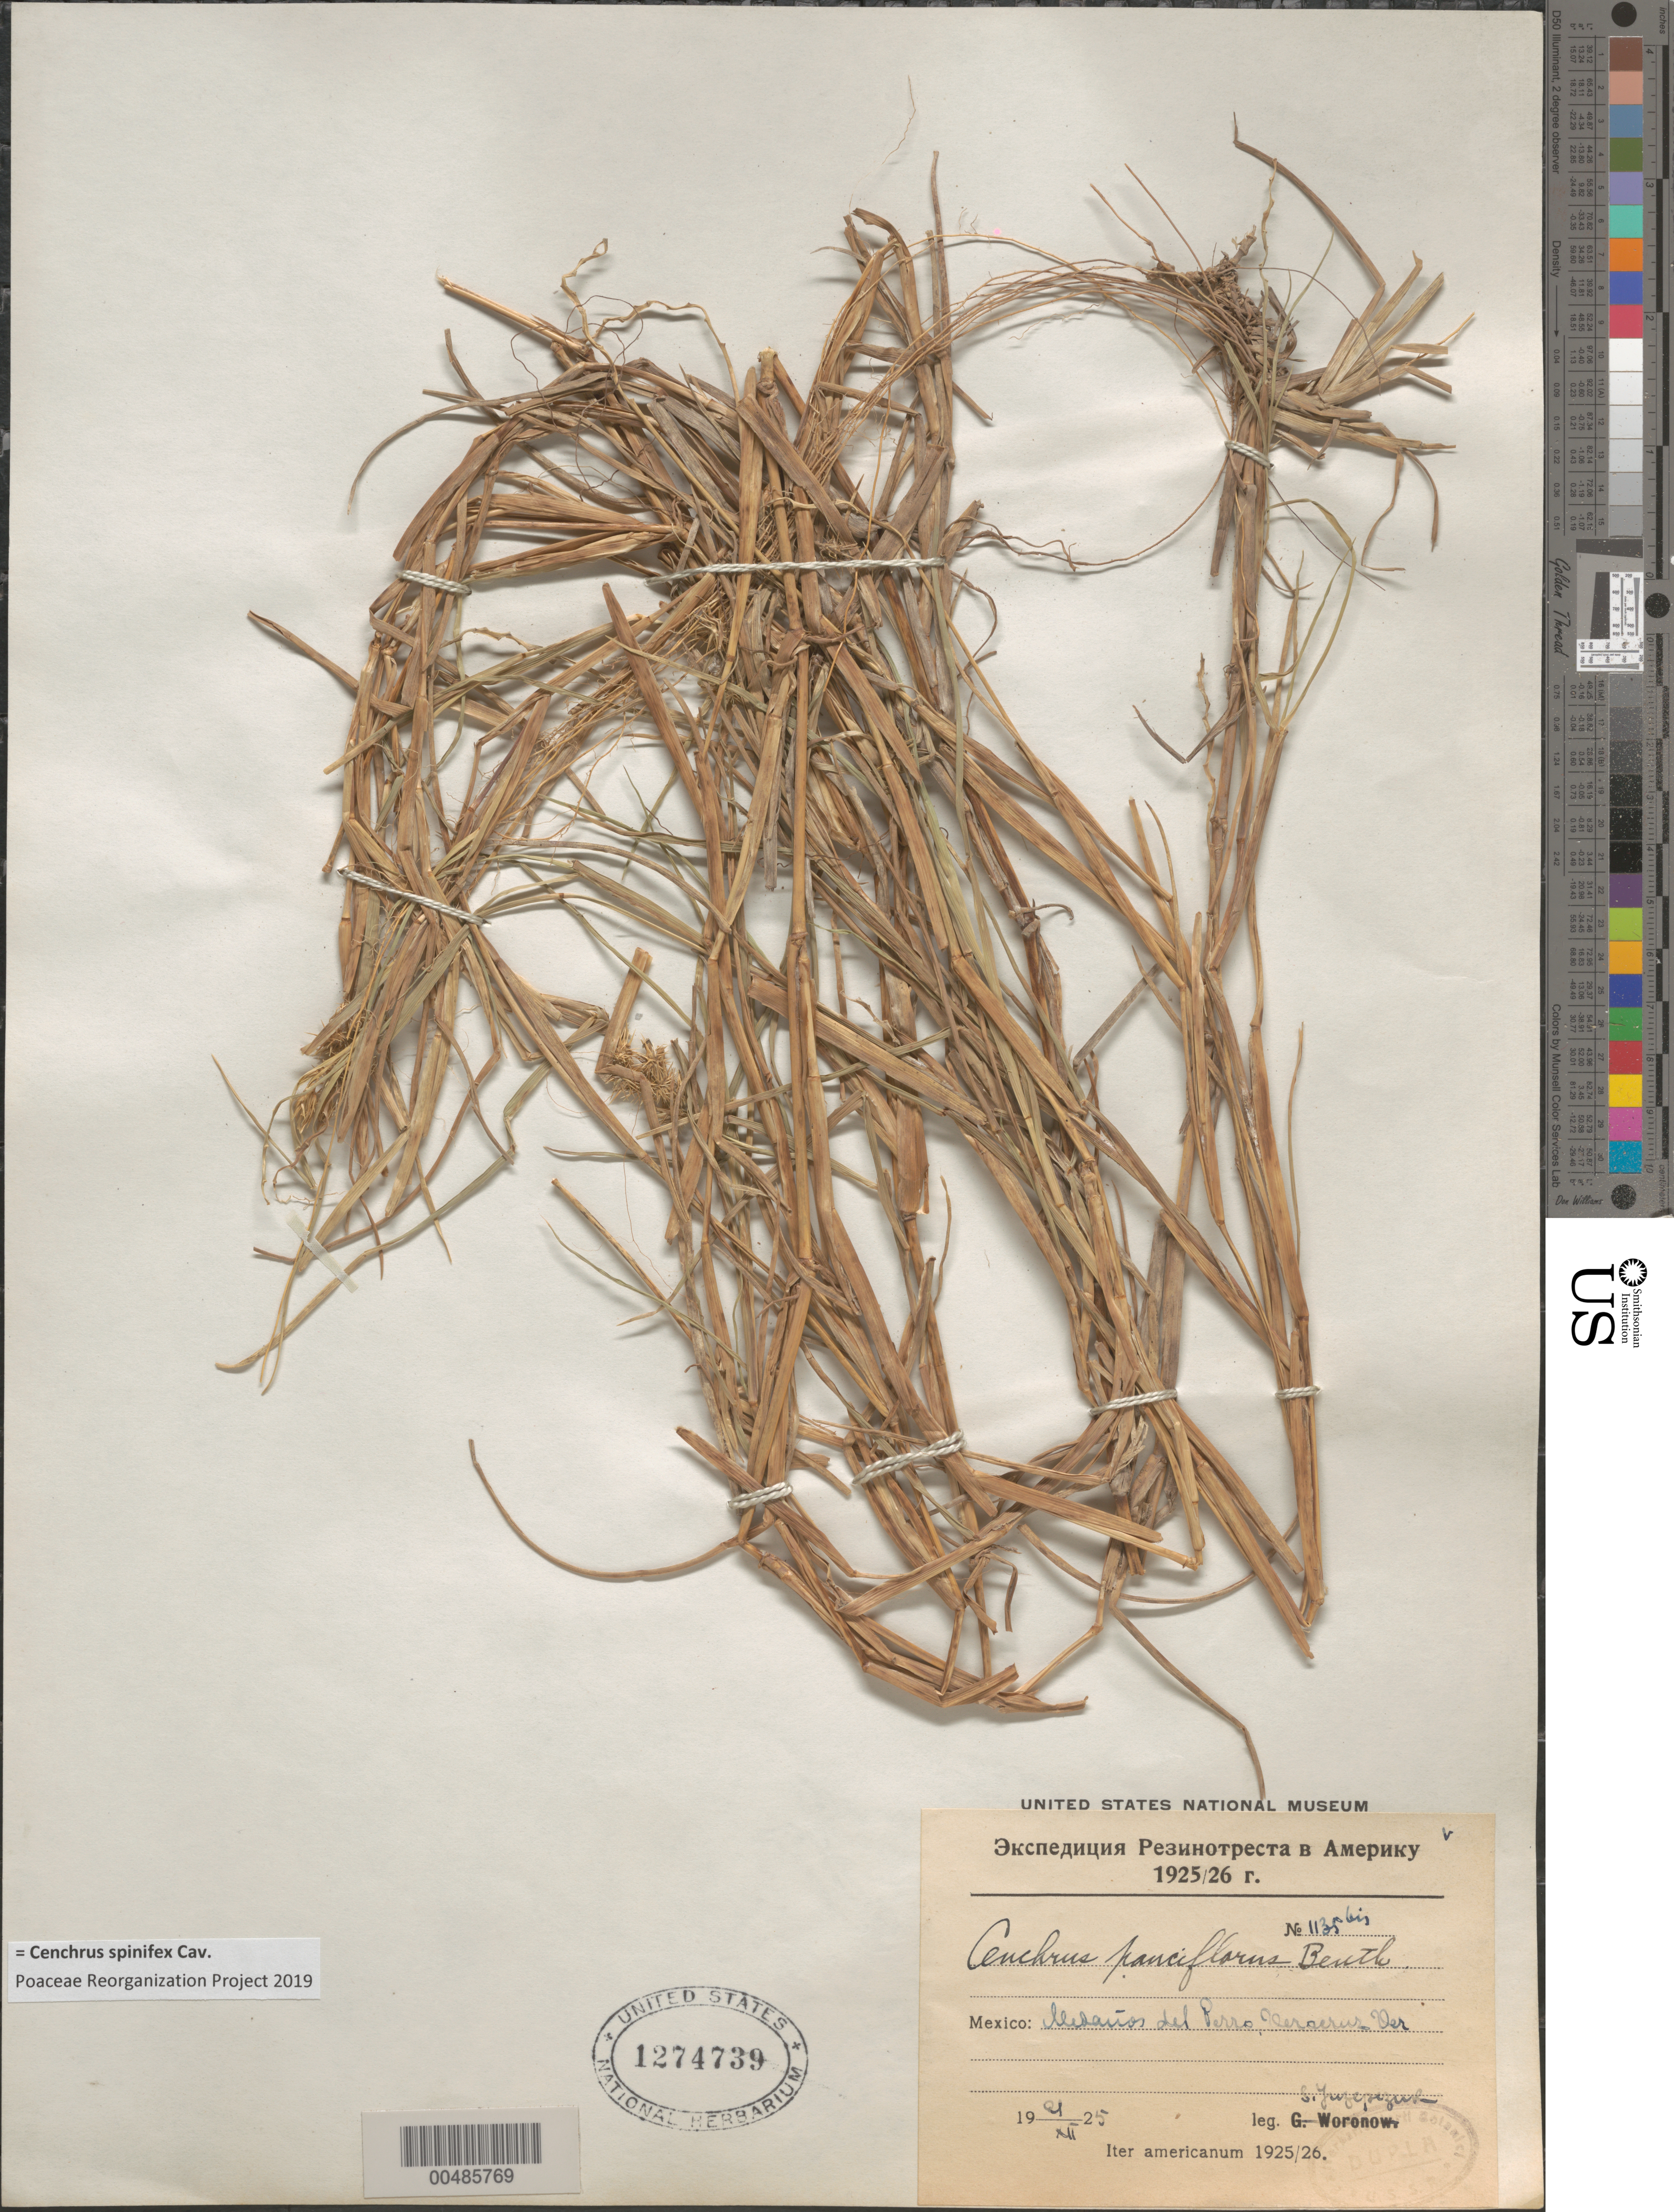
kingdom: Plantae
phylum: Tracheophyta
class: Liliopsida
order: Poales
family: Poaceae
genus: Cenchrus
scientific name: Cenchrus spinifex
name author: Cav.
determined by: Poaceae Reorganization Project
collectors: S. V. Juzepczuk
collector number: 1135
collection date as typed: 21 Jul 1925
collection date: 1925-07-21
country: Mexico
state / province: Veracruz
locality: Medanos del Perro, Veracruz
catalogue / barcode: US 1274739